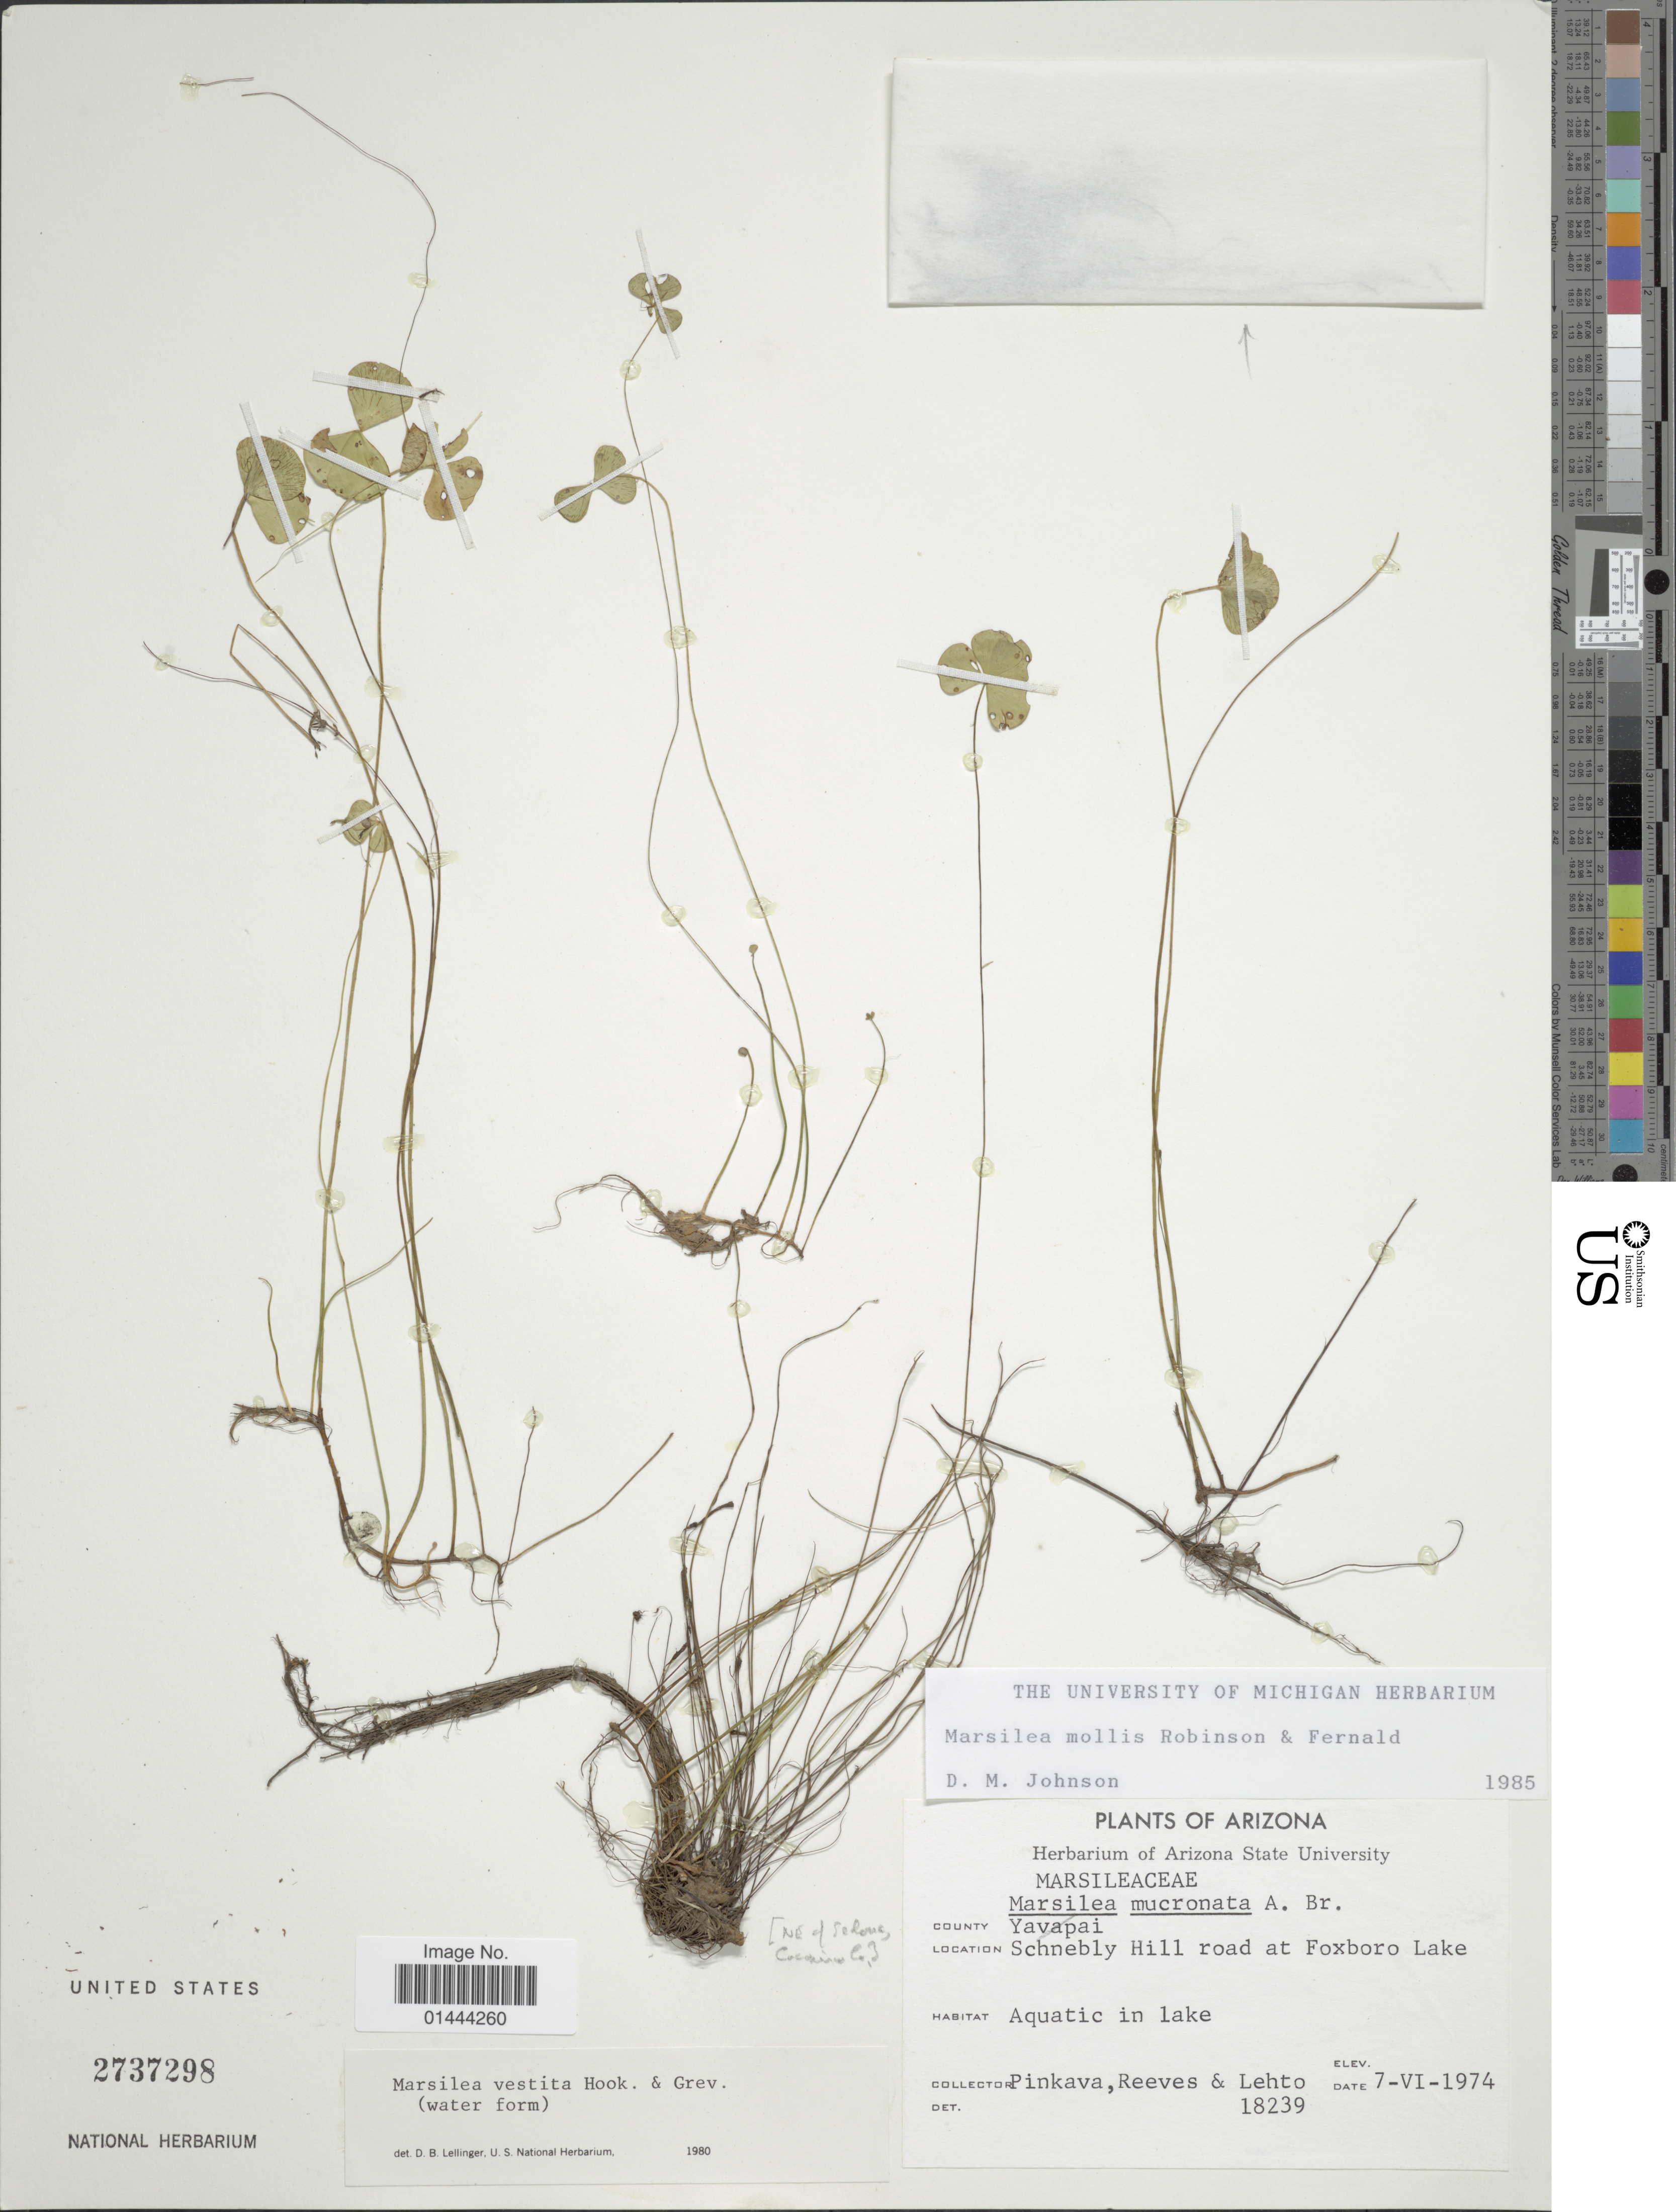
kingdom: Plantae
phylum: Tracheophyta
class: Polypodiopsida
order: Salviniales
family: Marsileaceae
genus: Marsilea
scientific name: Marsilea mollis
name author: B.L. Rob. & Fernald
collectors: D. J. Pinkava, -. Reeves & -. Lehto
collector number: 18239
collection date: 1974-06-07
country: United States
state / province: Arizona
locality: Schnebly Hill road at Foxboro Lake, Aquatic in lake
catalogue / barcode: US 2737298